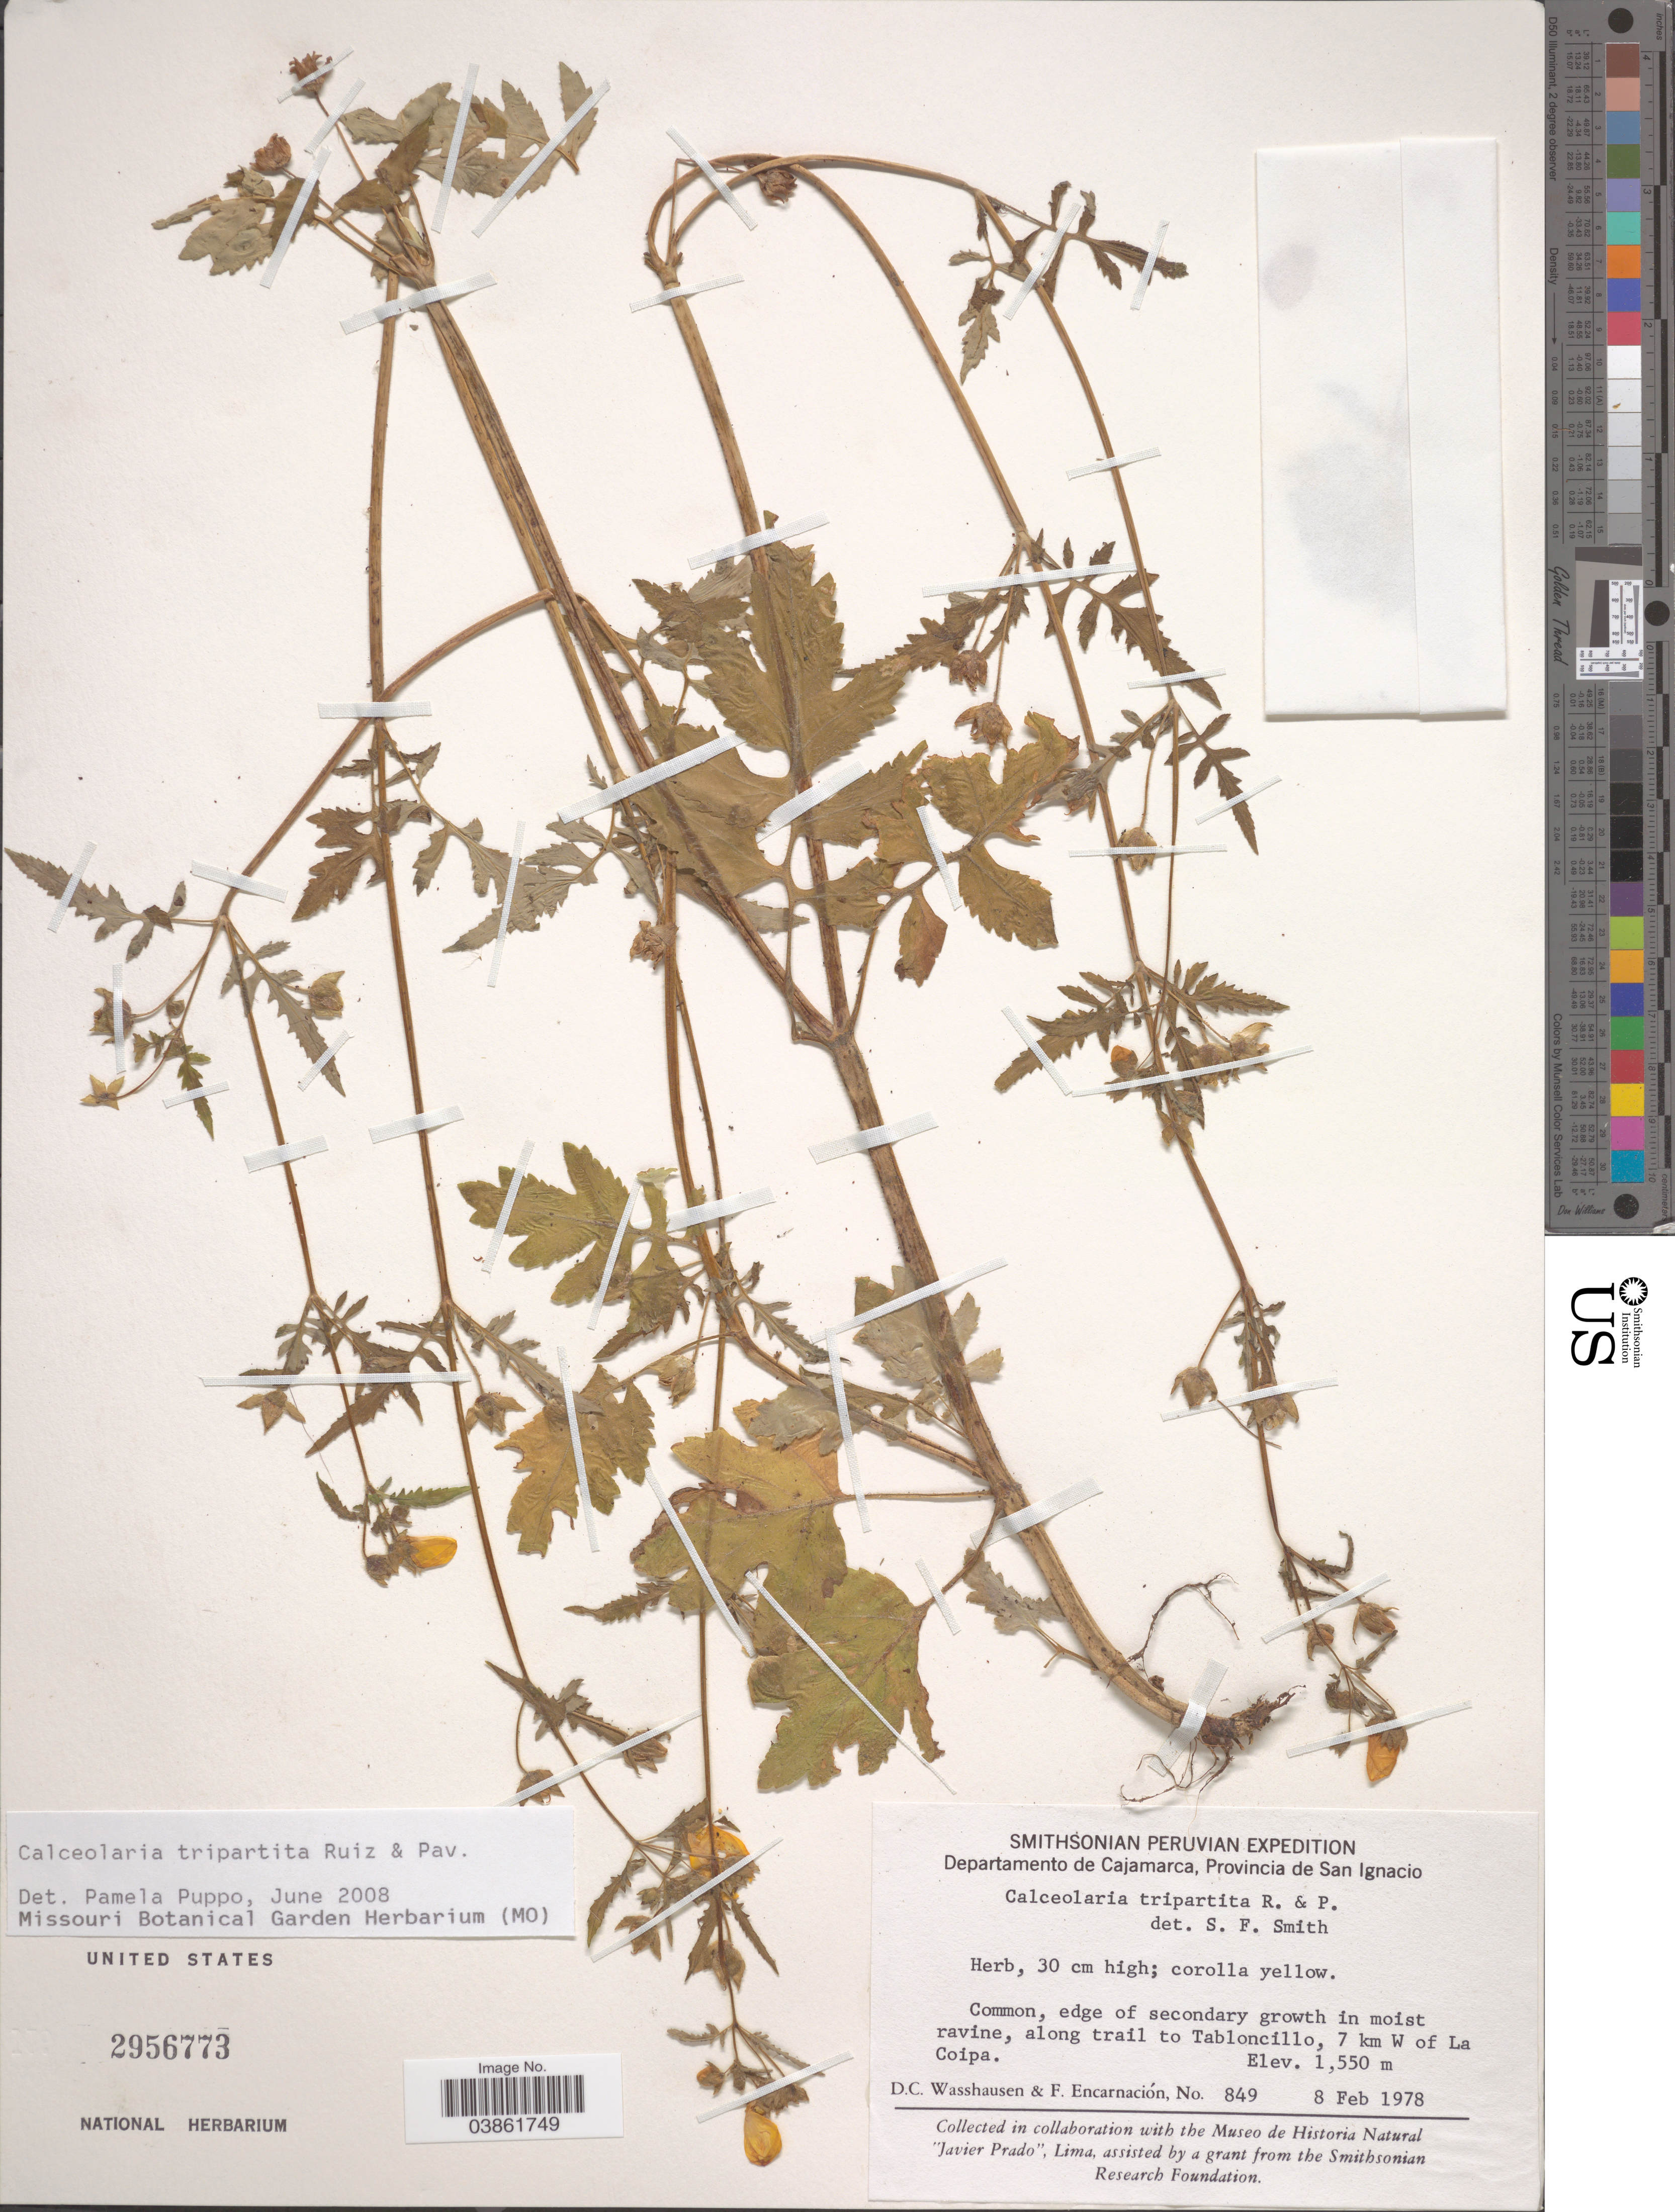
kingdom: Plantae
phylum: Tracheophyta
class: Magnoliopsida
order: Lamiales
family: Calceolariaceae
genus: Calceolaria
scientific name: Calceolaria tripartita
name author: Ruiz & Pav.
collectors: D. C. Wasshausen & F. Encarnación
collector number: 849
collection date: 1978-02-08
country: Peru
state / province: Cajamarca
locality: Departamento de Cajamarca, Provincia de San Ignacio. Along trail to Tabloncillo, 7 km W of La Coipa.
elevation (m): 1550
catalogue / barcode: US 2956773